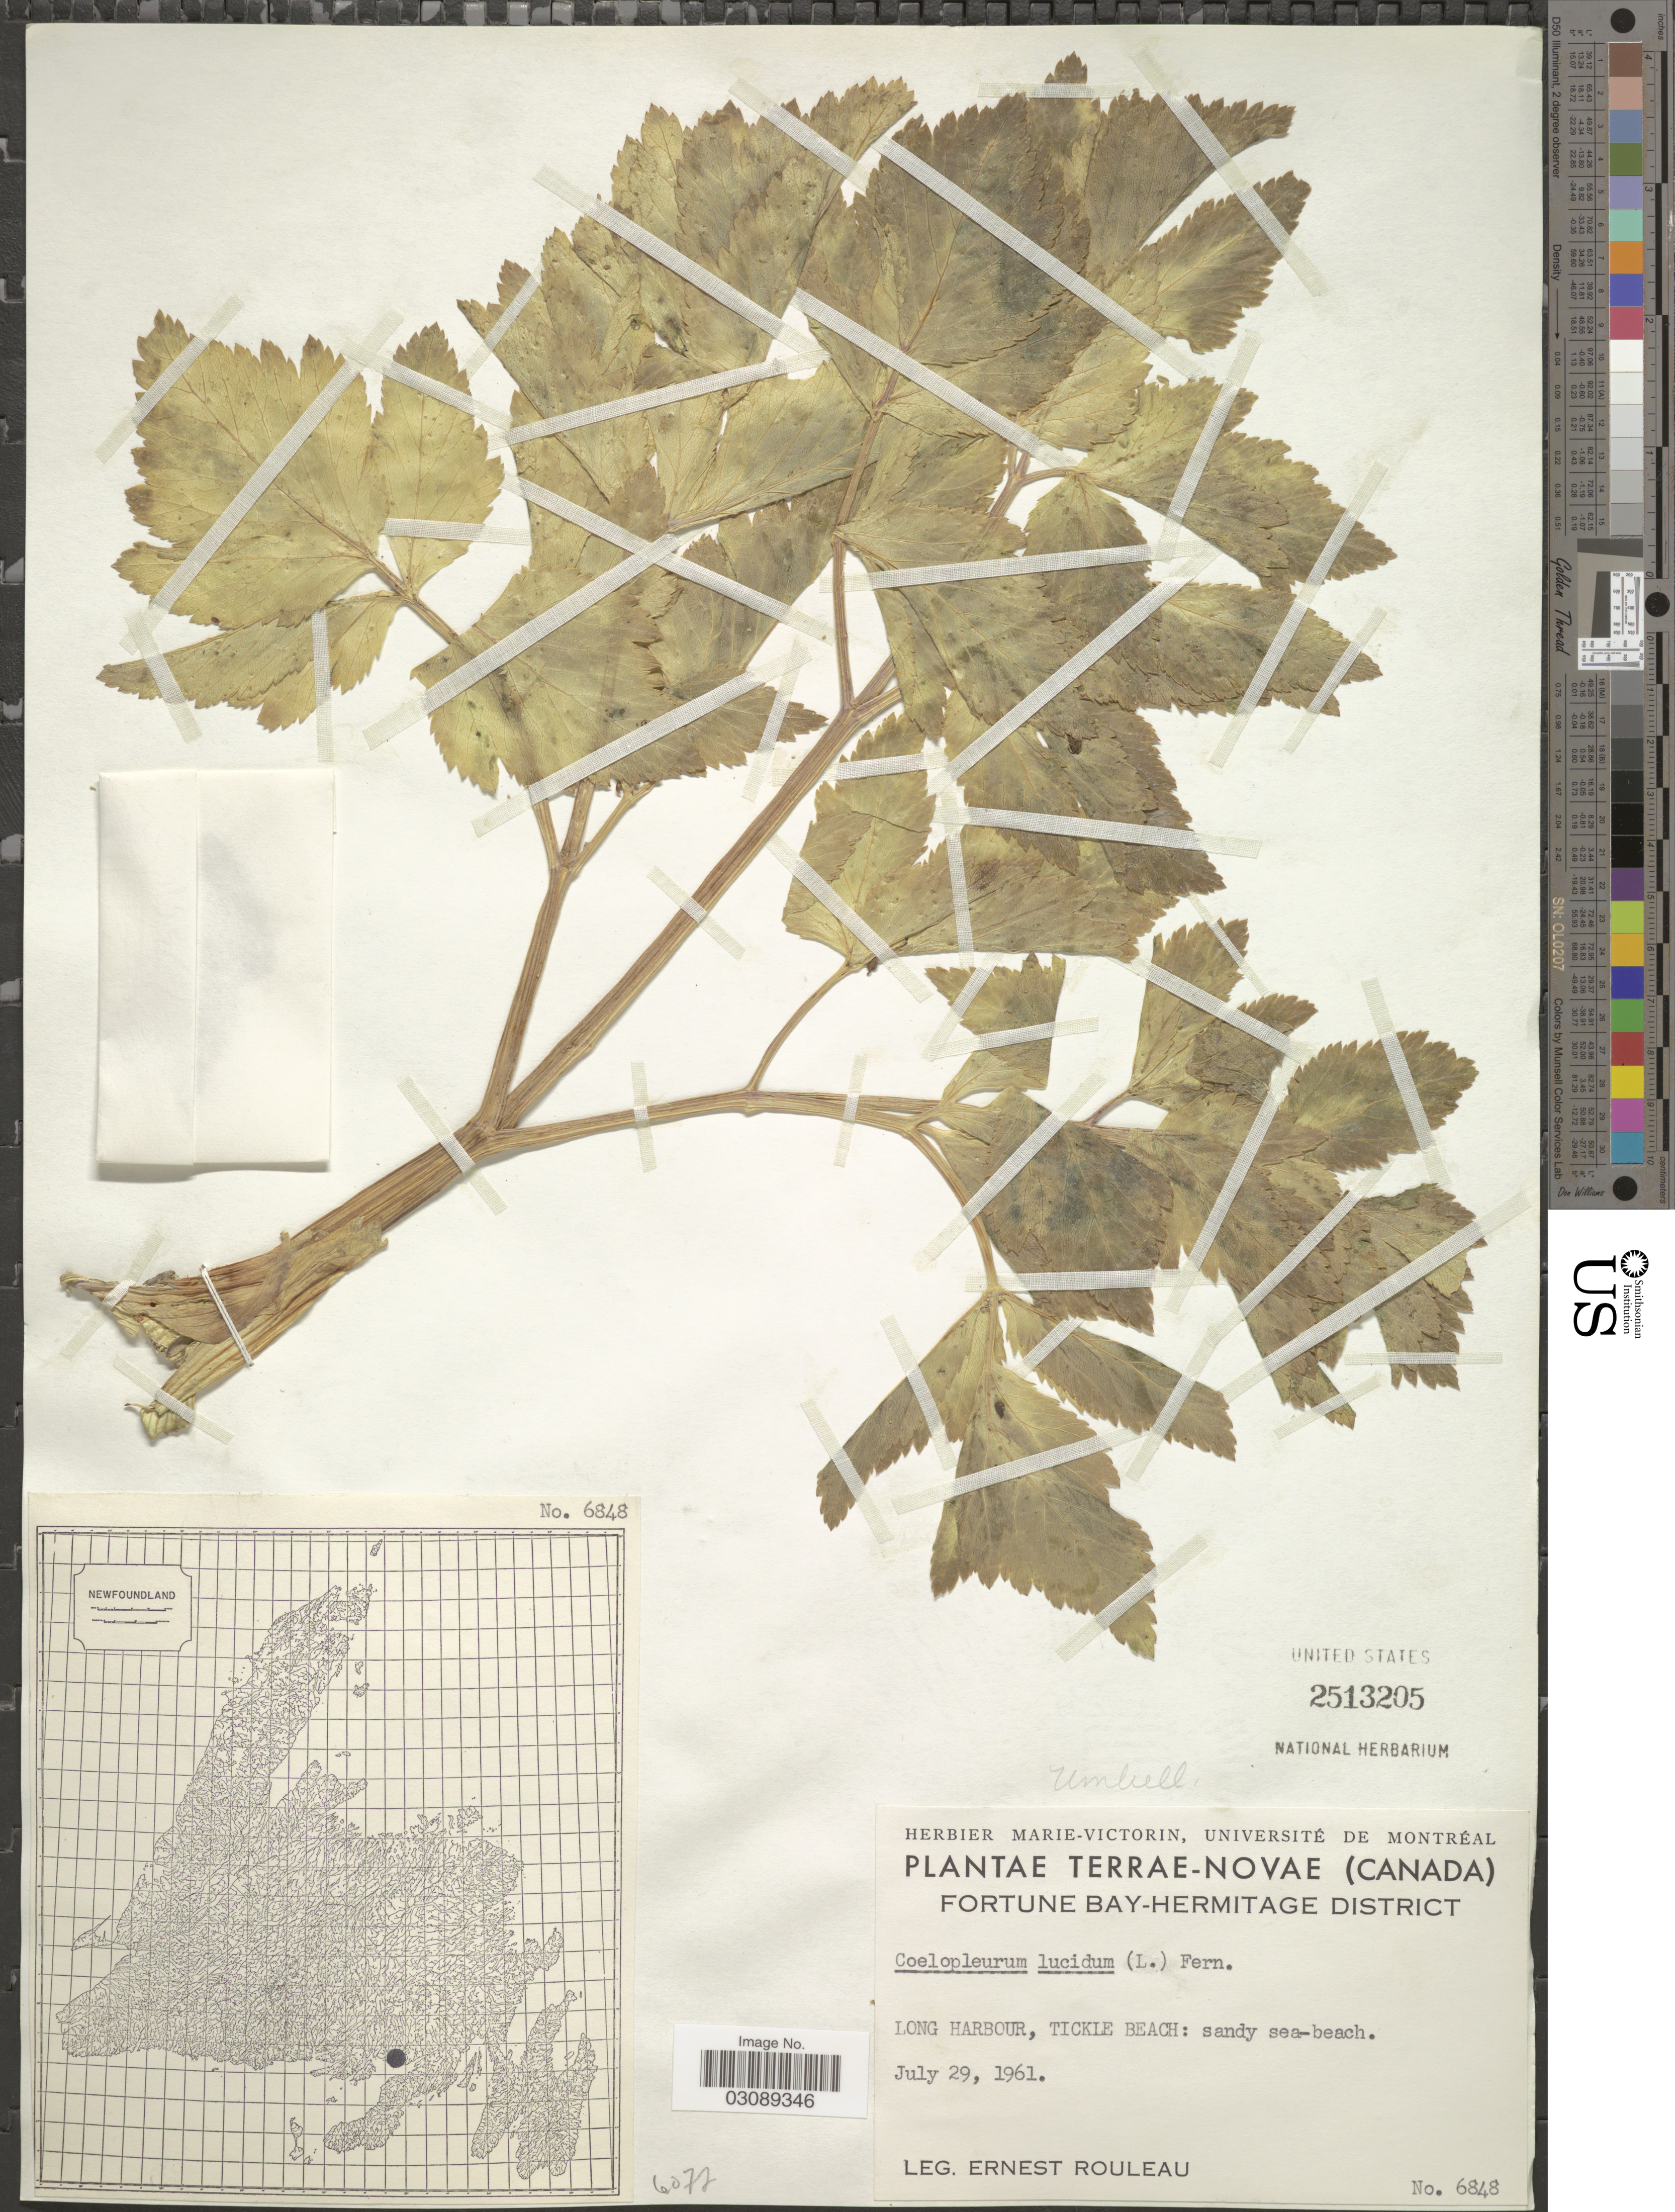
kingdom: Plantae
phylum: Tracheophyta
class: Magnoliopsida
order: Apiales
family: Apiaceae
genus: Coelopleurum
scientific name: Coelopleurum lucidum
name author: (L.) Fernald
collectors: E. Rouleau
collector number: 6848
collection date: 1961-07-29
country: Canada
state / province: Newfoundland and Labrador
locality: Terrae-Novae. Fortune Bay-Hermitage District. Long Harbour, Tickle Beach.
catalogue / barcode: US 2513205